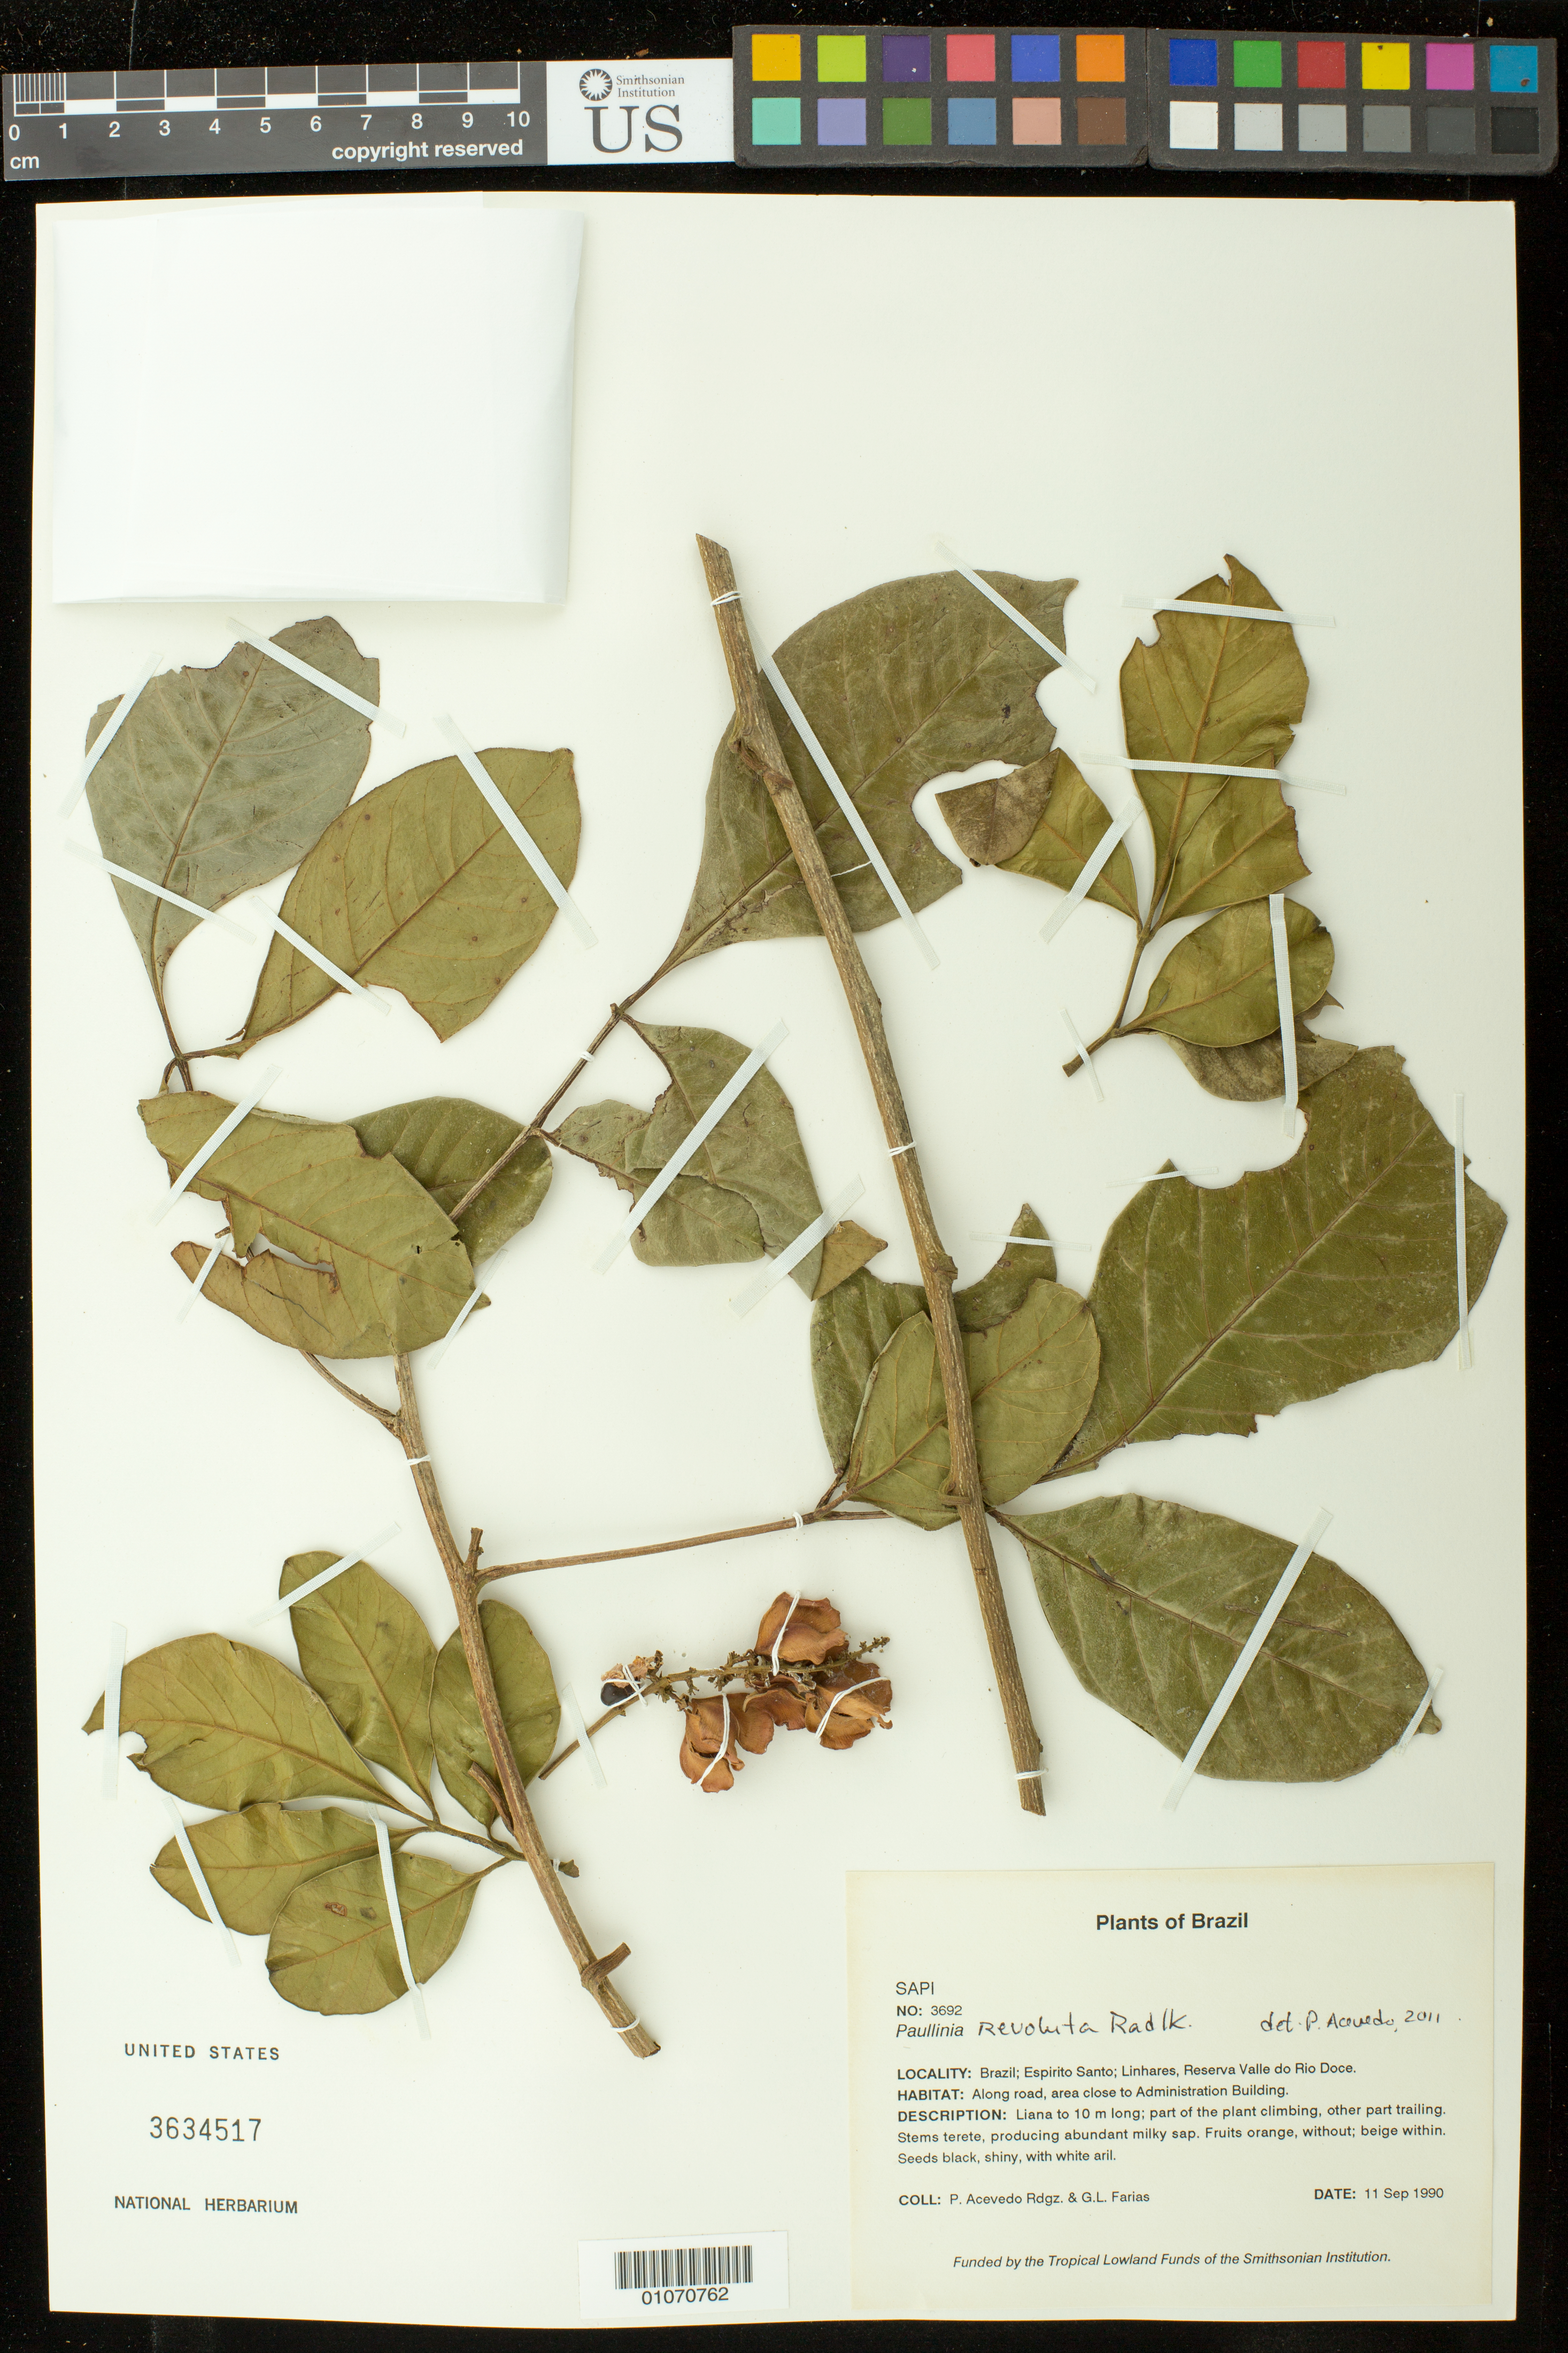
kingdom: Plantae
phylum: Tracheophyta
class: Magnoliopsida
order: Sapindales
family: Sapindaceae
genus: Paullinia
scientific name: Paullinia revoluta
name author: Radlk.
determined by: Acevedo-Rodríguez, P., (BOT), Smithsonian Institution - National Museum of Natural History (UNITED STATES)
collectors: P. Acevedo-Rodr. & G. Farias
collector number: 3692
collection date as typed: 11 Sep 1990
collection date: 1990-09-11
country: Brazil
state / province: Espirito Santo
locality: Espirito Santo; Linhares, Reserva Valle do Río Doce.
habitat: Along road, area close to Administration Building.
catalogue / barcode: US 3634517